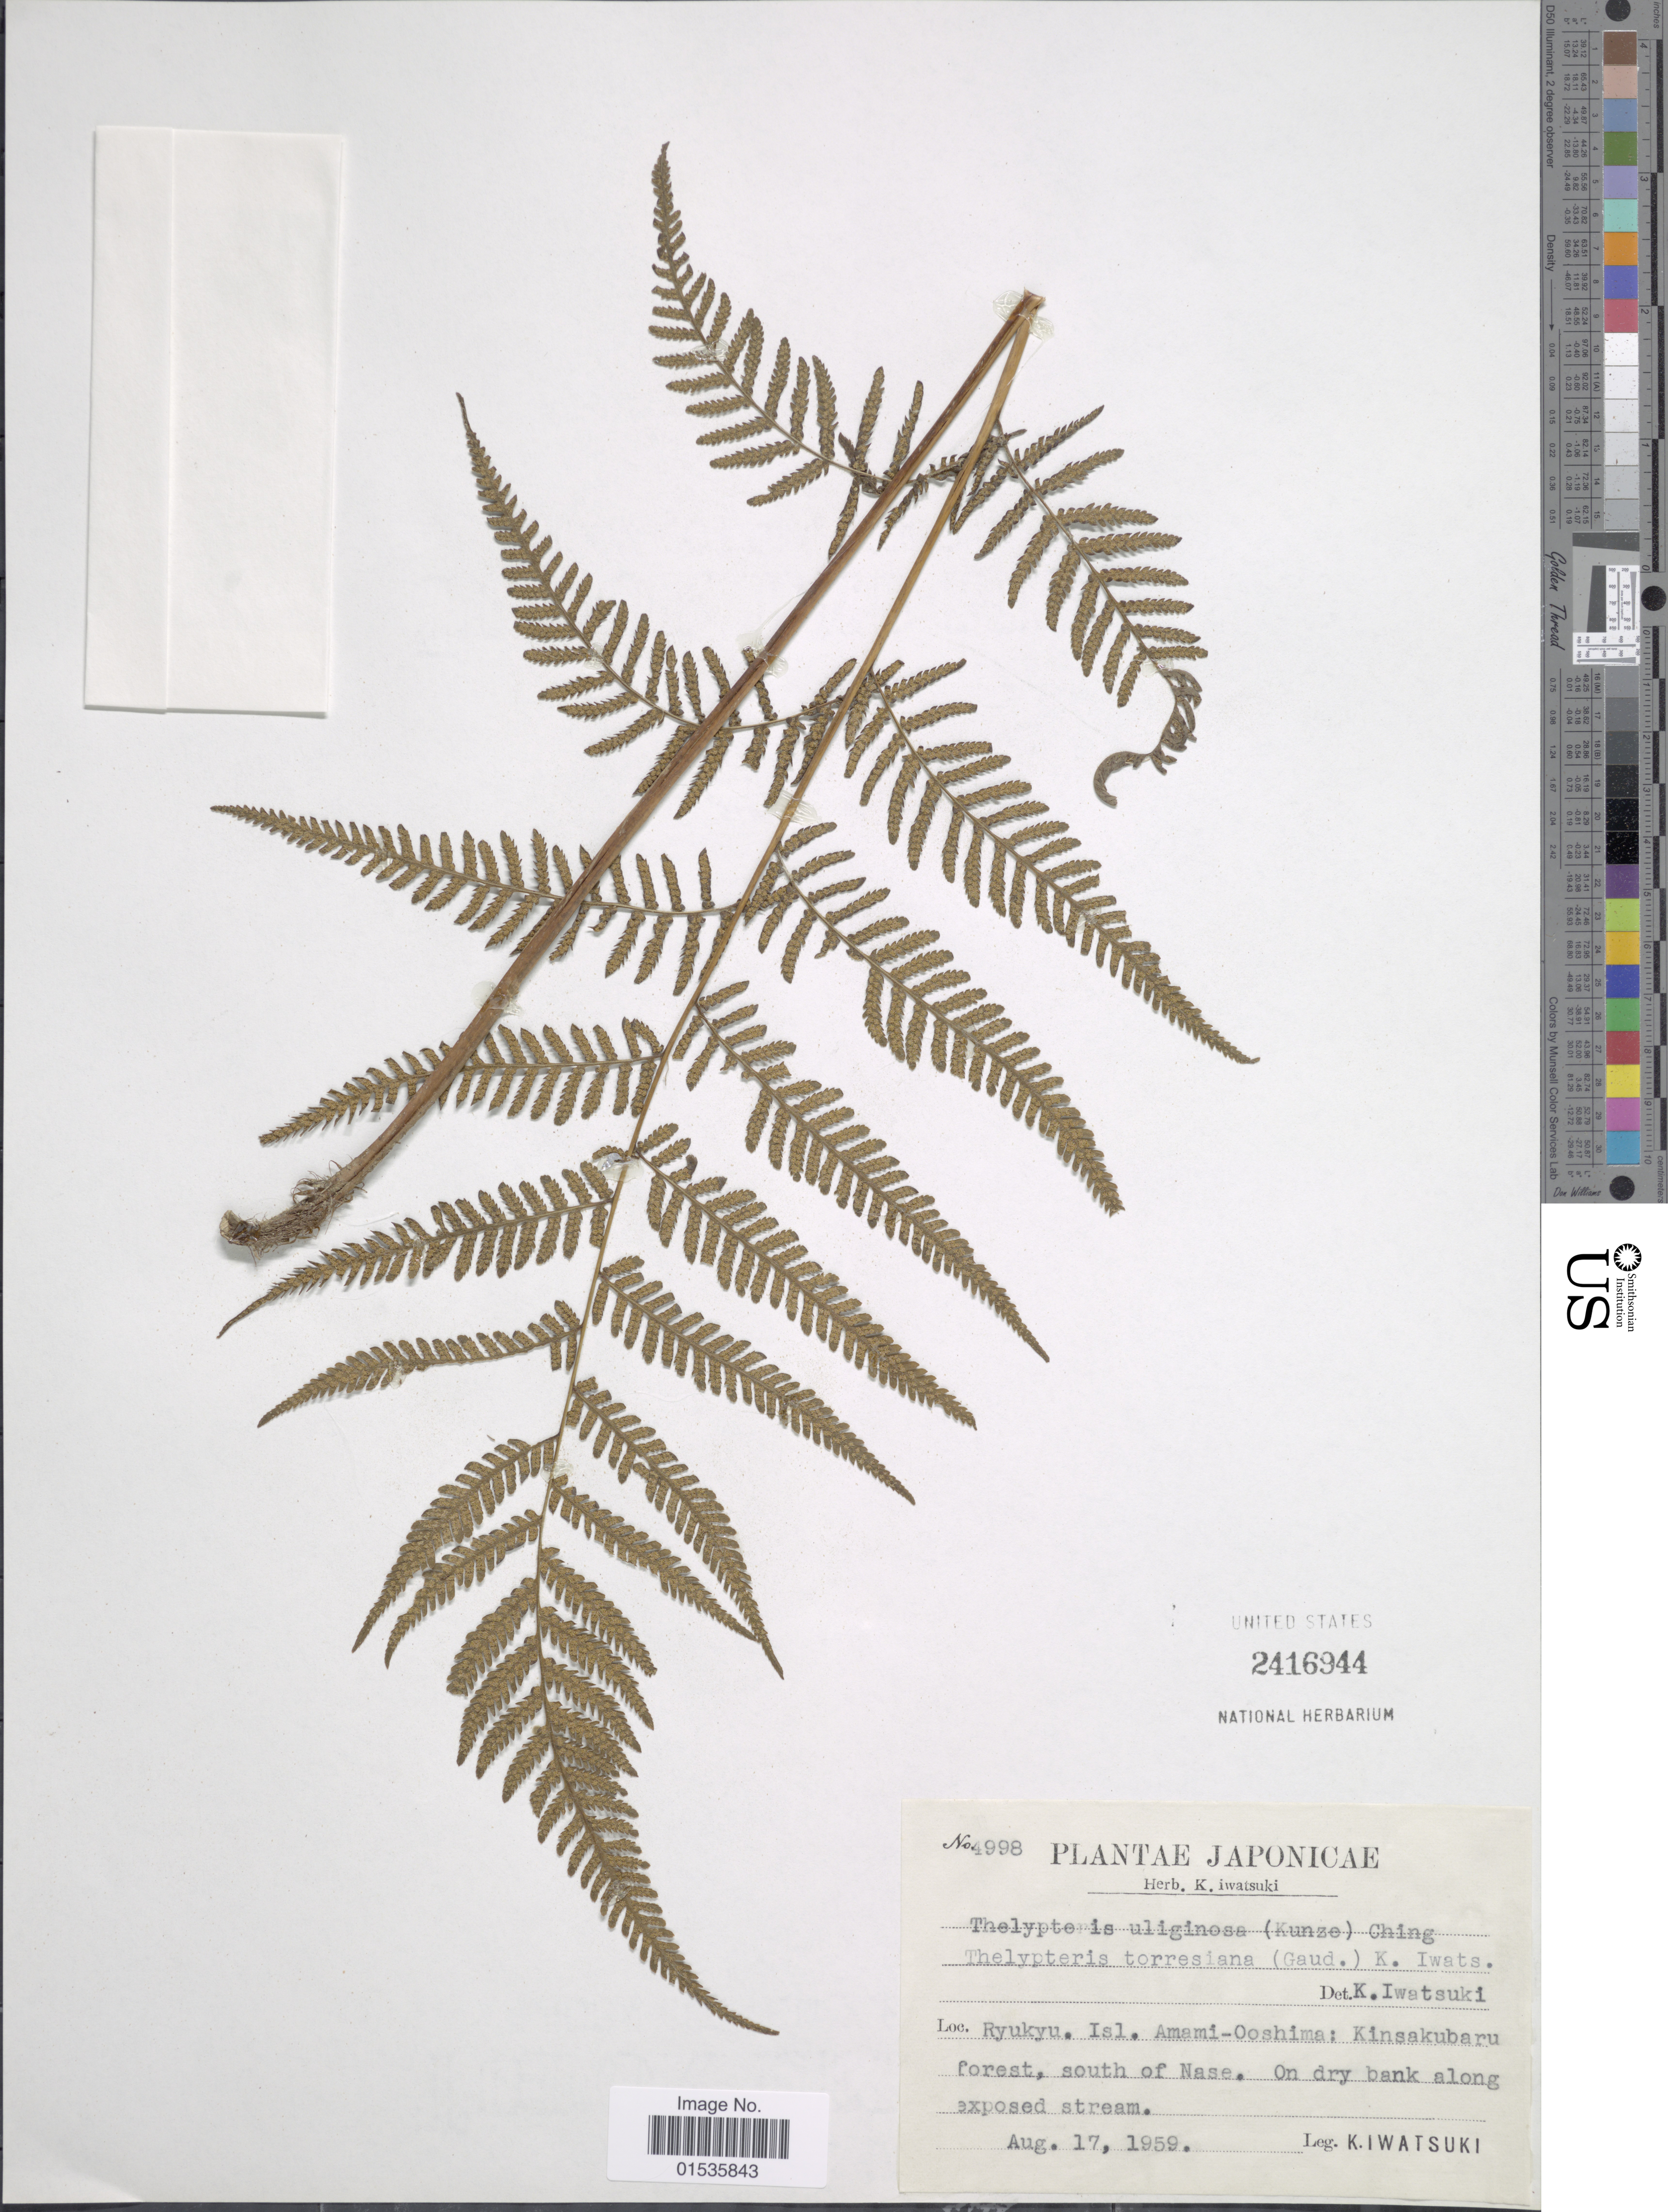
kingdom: Plantae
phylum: Tracheophyta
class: Polypodiopsida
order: Polypodiales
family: Thelypteridaceae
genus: Macrothelypteris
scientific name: Macrothelypteris torresiana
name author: (Gaudich.) Ching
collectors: K. Iwatsuki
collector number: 4998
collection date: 1959-08-17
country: Japan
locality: Japonicae, Ryukyu. Isl. Amami-Ooshima: Kinsakubaru forest, south of Nase.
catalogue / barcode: US 2416944